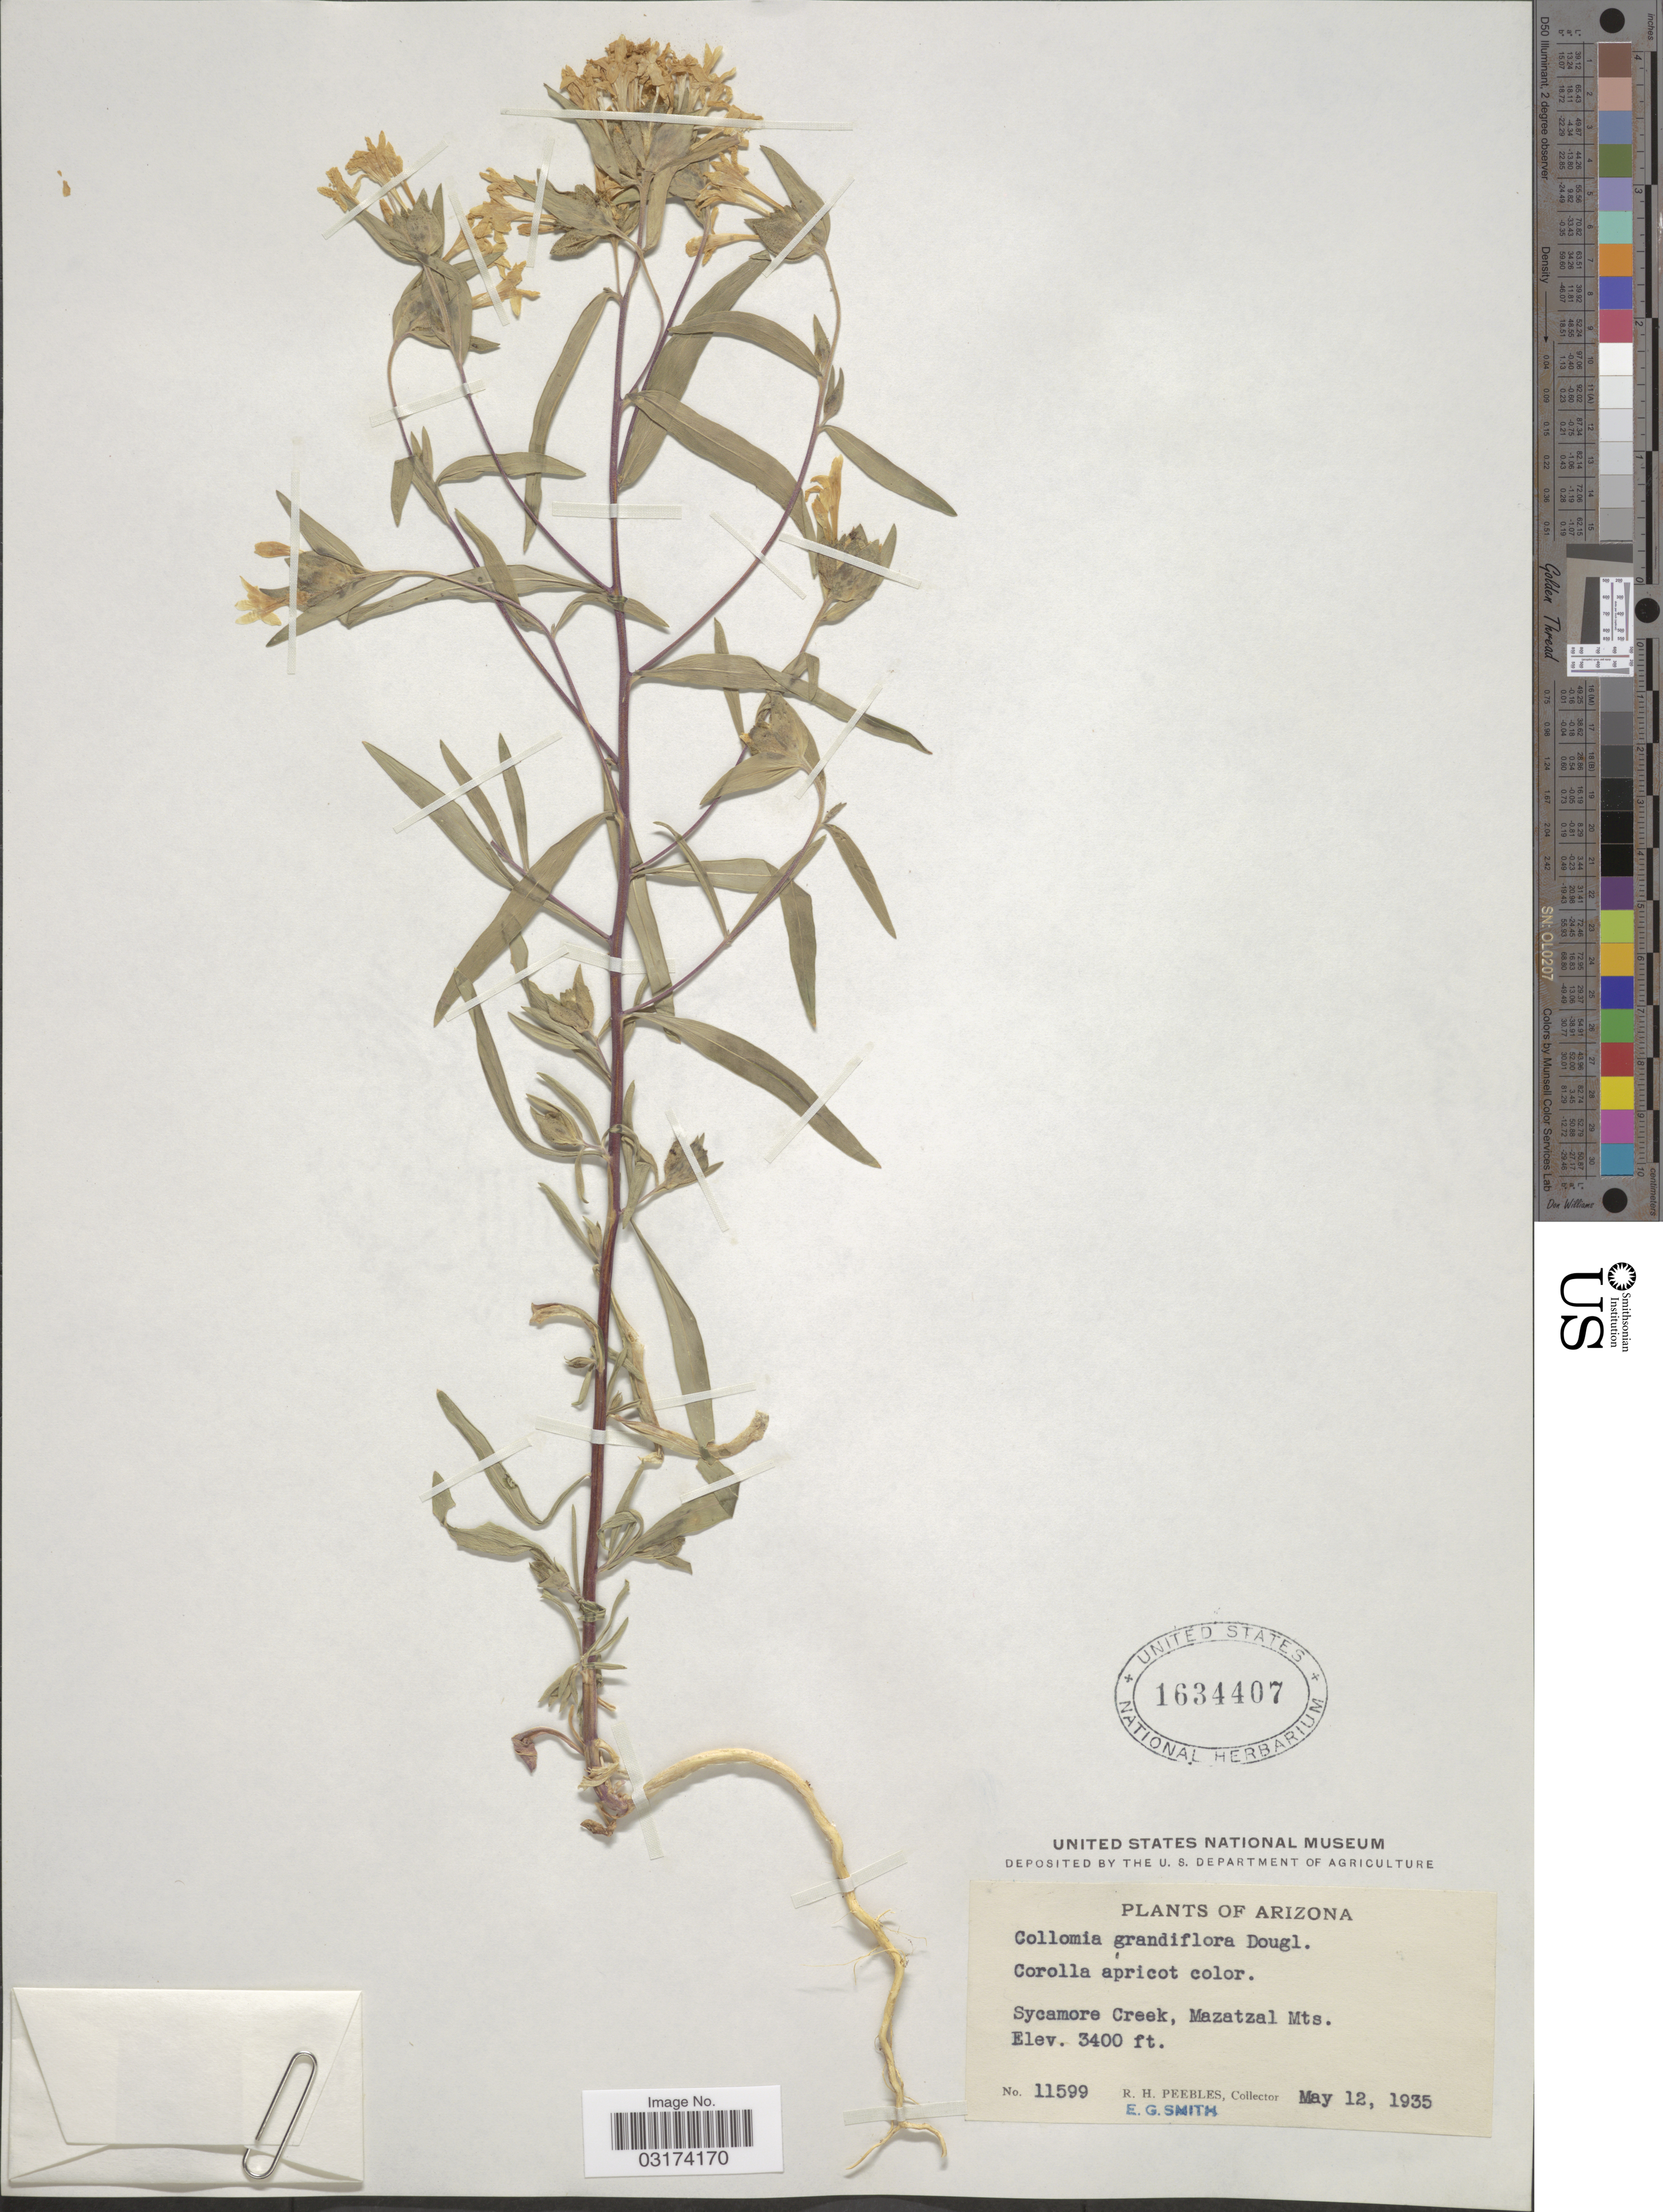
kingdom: Plantae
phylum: Tracheophyta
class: Magnoliopsida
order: Ericales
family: Polemoniaceae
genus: Collomia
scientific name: Collomia grandiflora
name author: Douglas ex Lindl.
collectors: R. H. Peebles & E. G. Smith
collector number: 11599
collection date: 1935-05-12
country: United States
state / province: Arizona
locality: Sycamore Creek, Mazatzal Mts.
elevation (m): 1036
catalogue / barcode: US 1634407